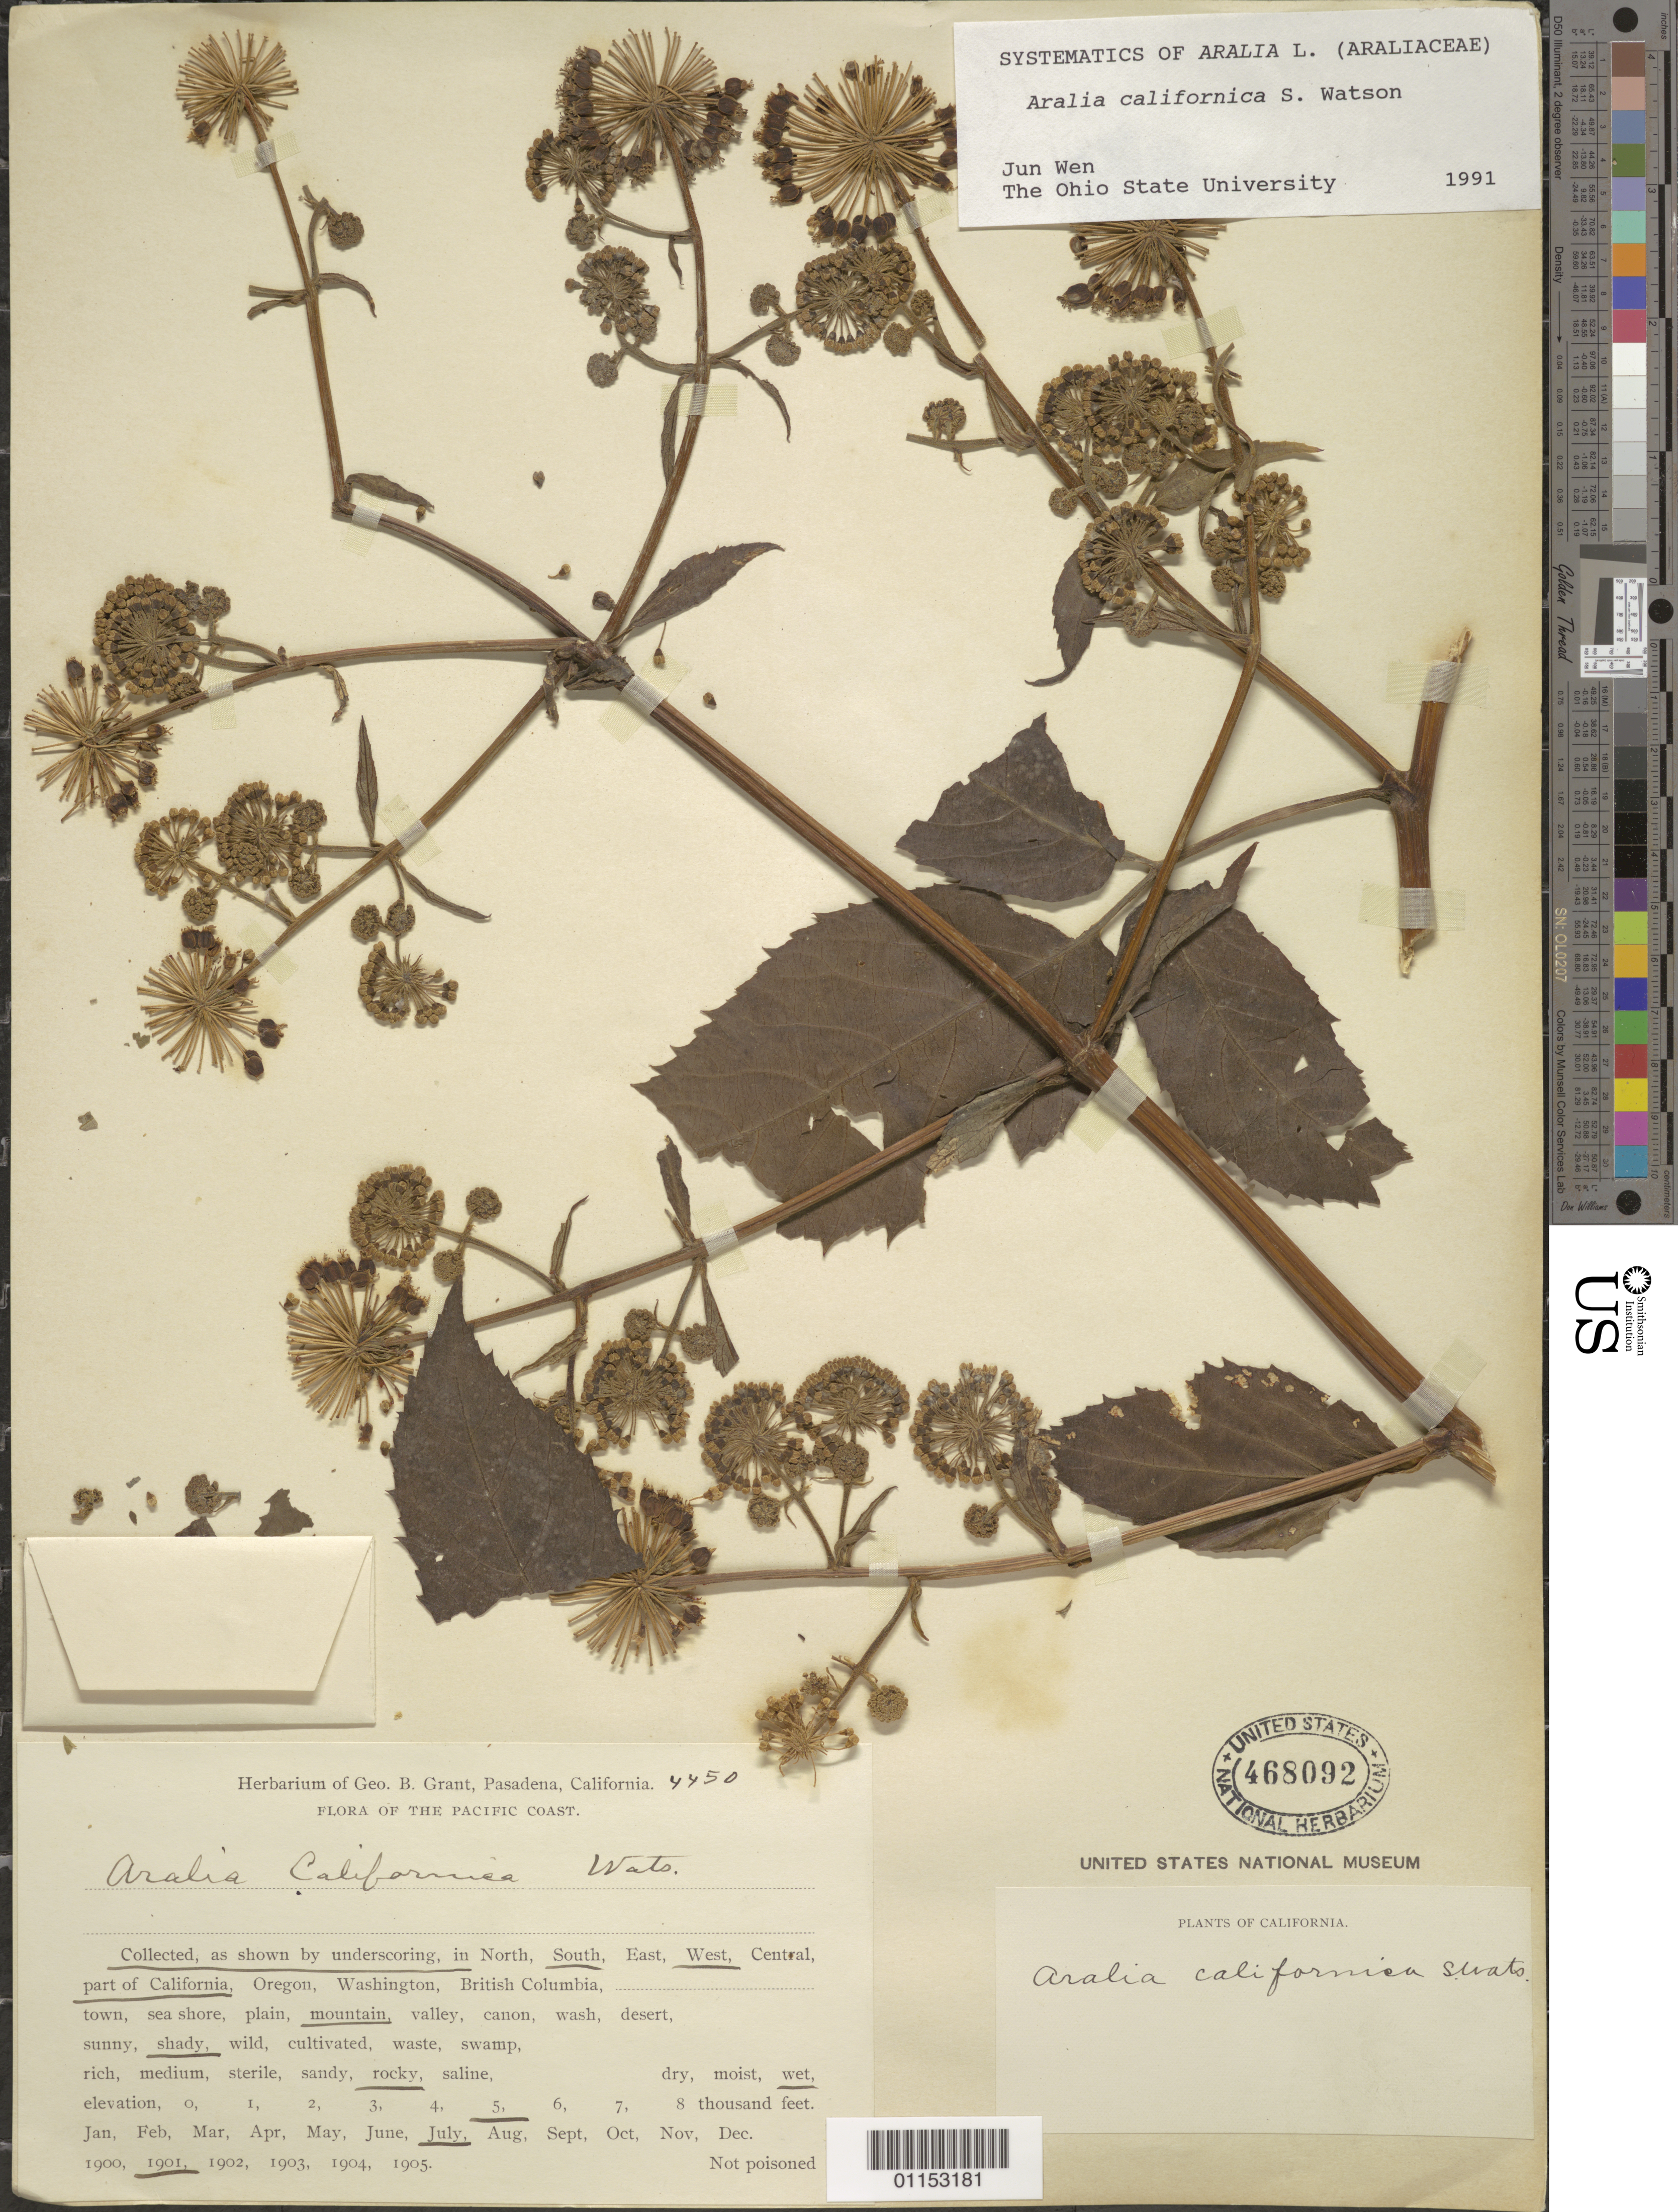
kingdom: Plantae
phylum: Tracheophyta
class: Magnoliopsida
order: Apiales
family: Araliaceae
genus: Aralia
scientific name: Aralia californica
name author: S. Watson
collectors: ex herb. G. B. Grant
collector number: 4450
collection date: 1901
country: United States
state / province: California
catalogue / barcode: US 468092